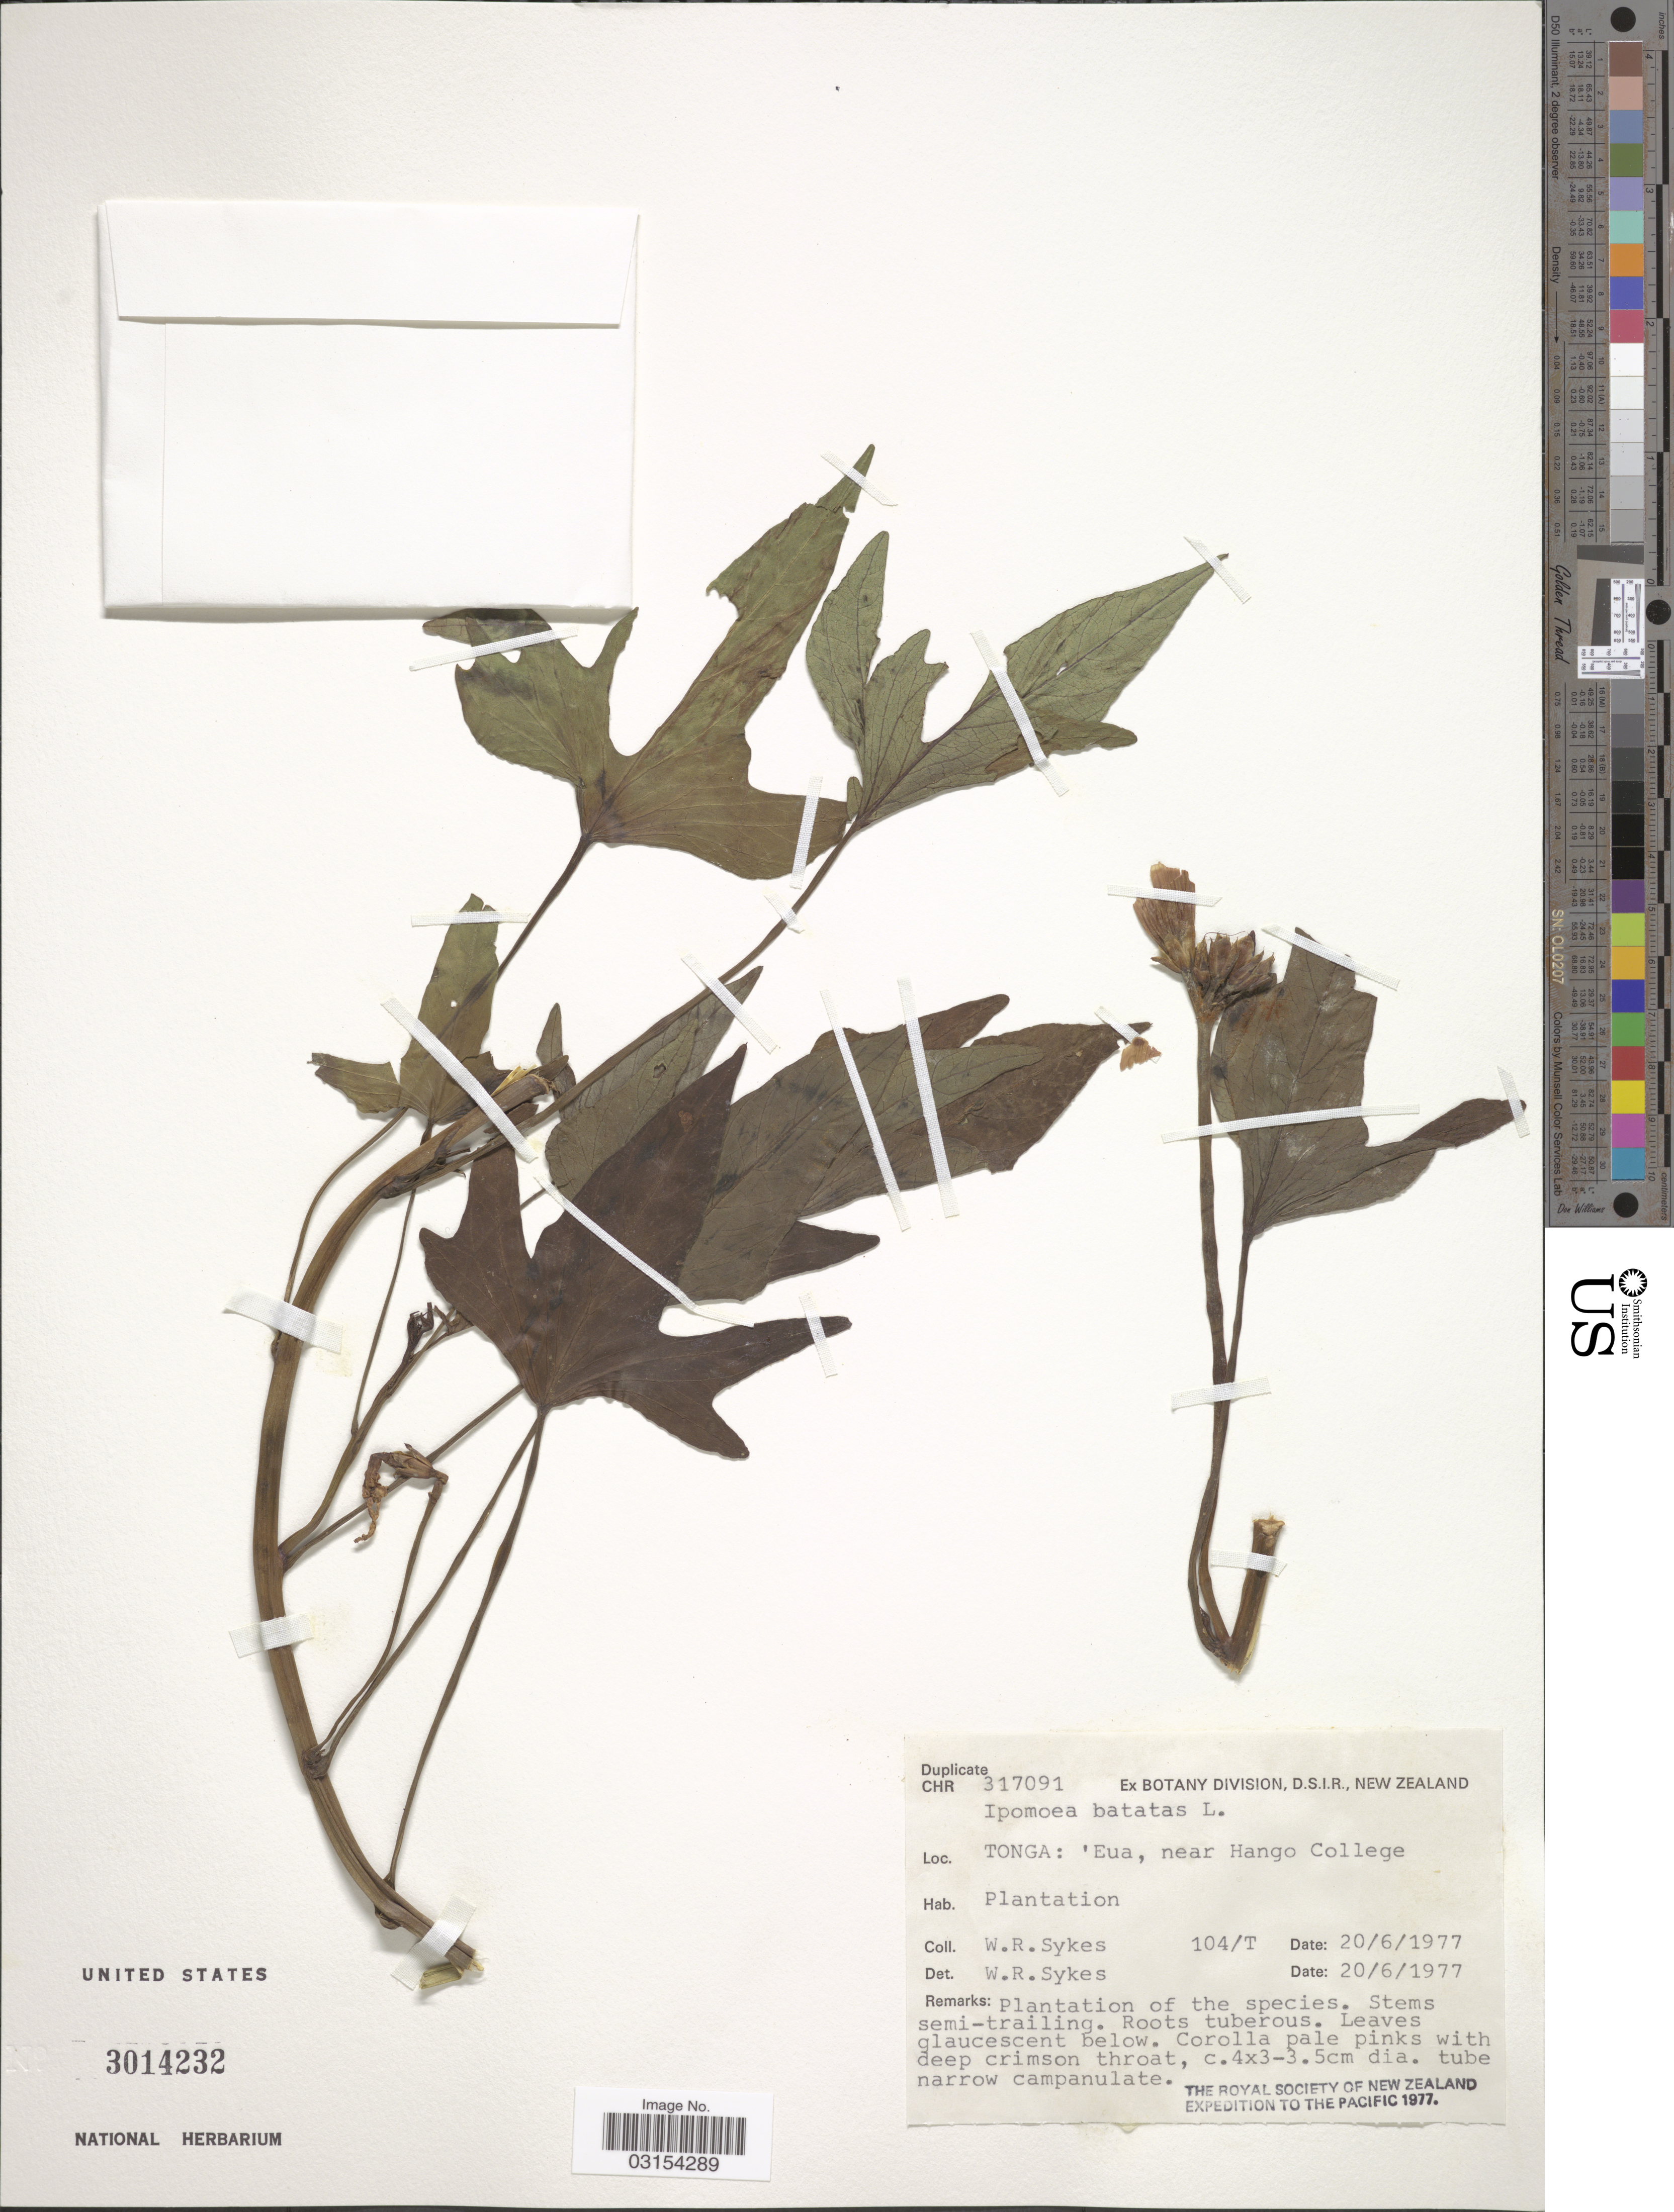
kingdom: Plantae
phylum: Tracheophyta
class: Magnoliopsida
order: Solanales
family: Convolvulaceae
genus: Ipomoea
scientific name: Ipomoea batatas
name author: (L.) Lam.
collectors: W. R. Sykes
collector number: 104/T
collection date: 1977-06-20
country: Tonga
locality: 'Eua, near Hango College.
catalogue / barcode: US 3014232